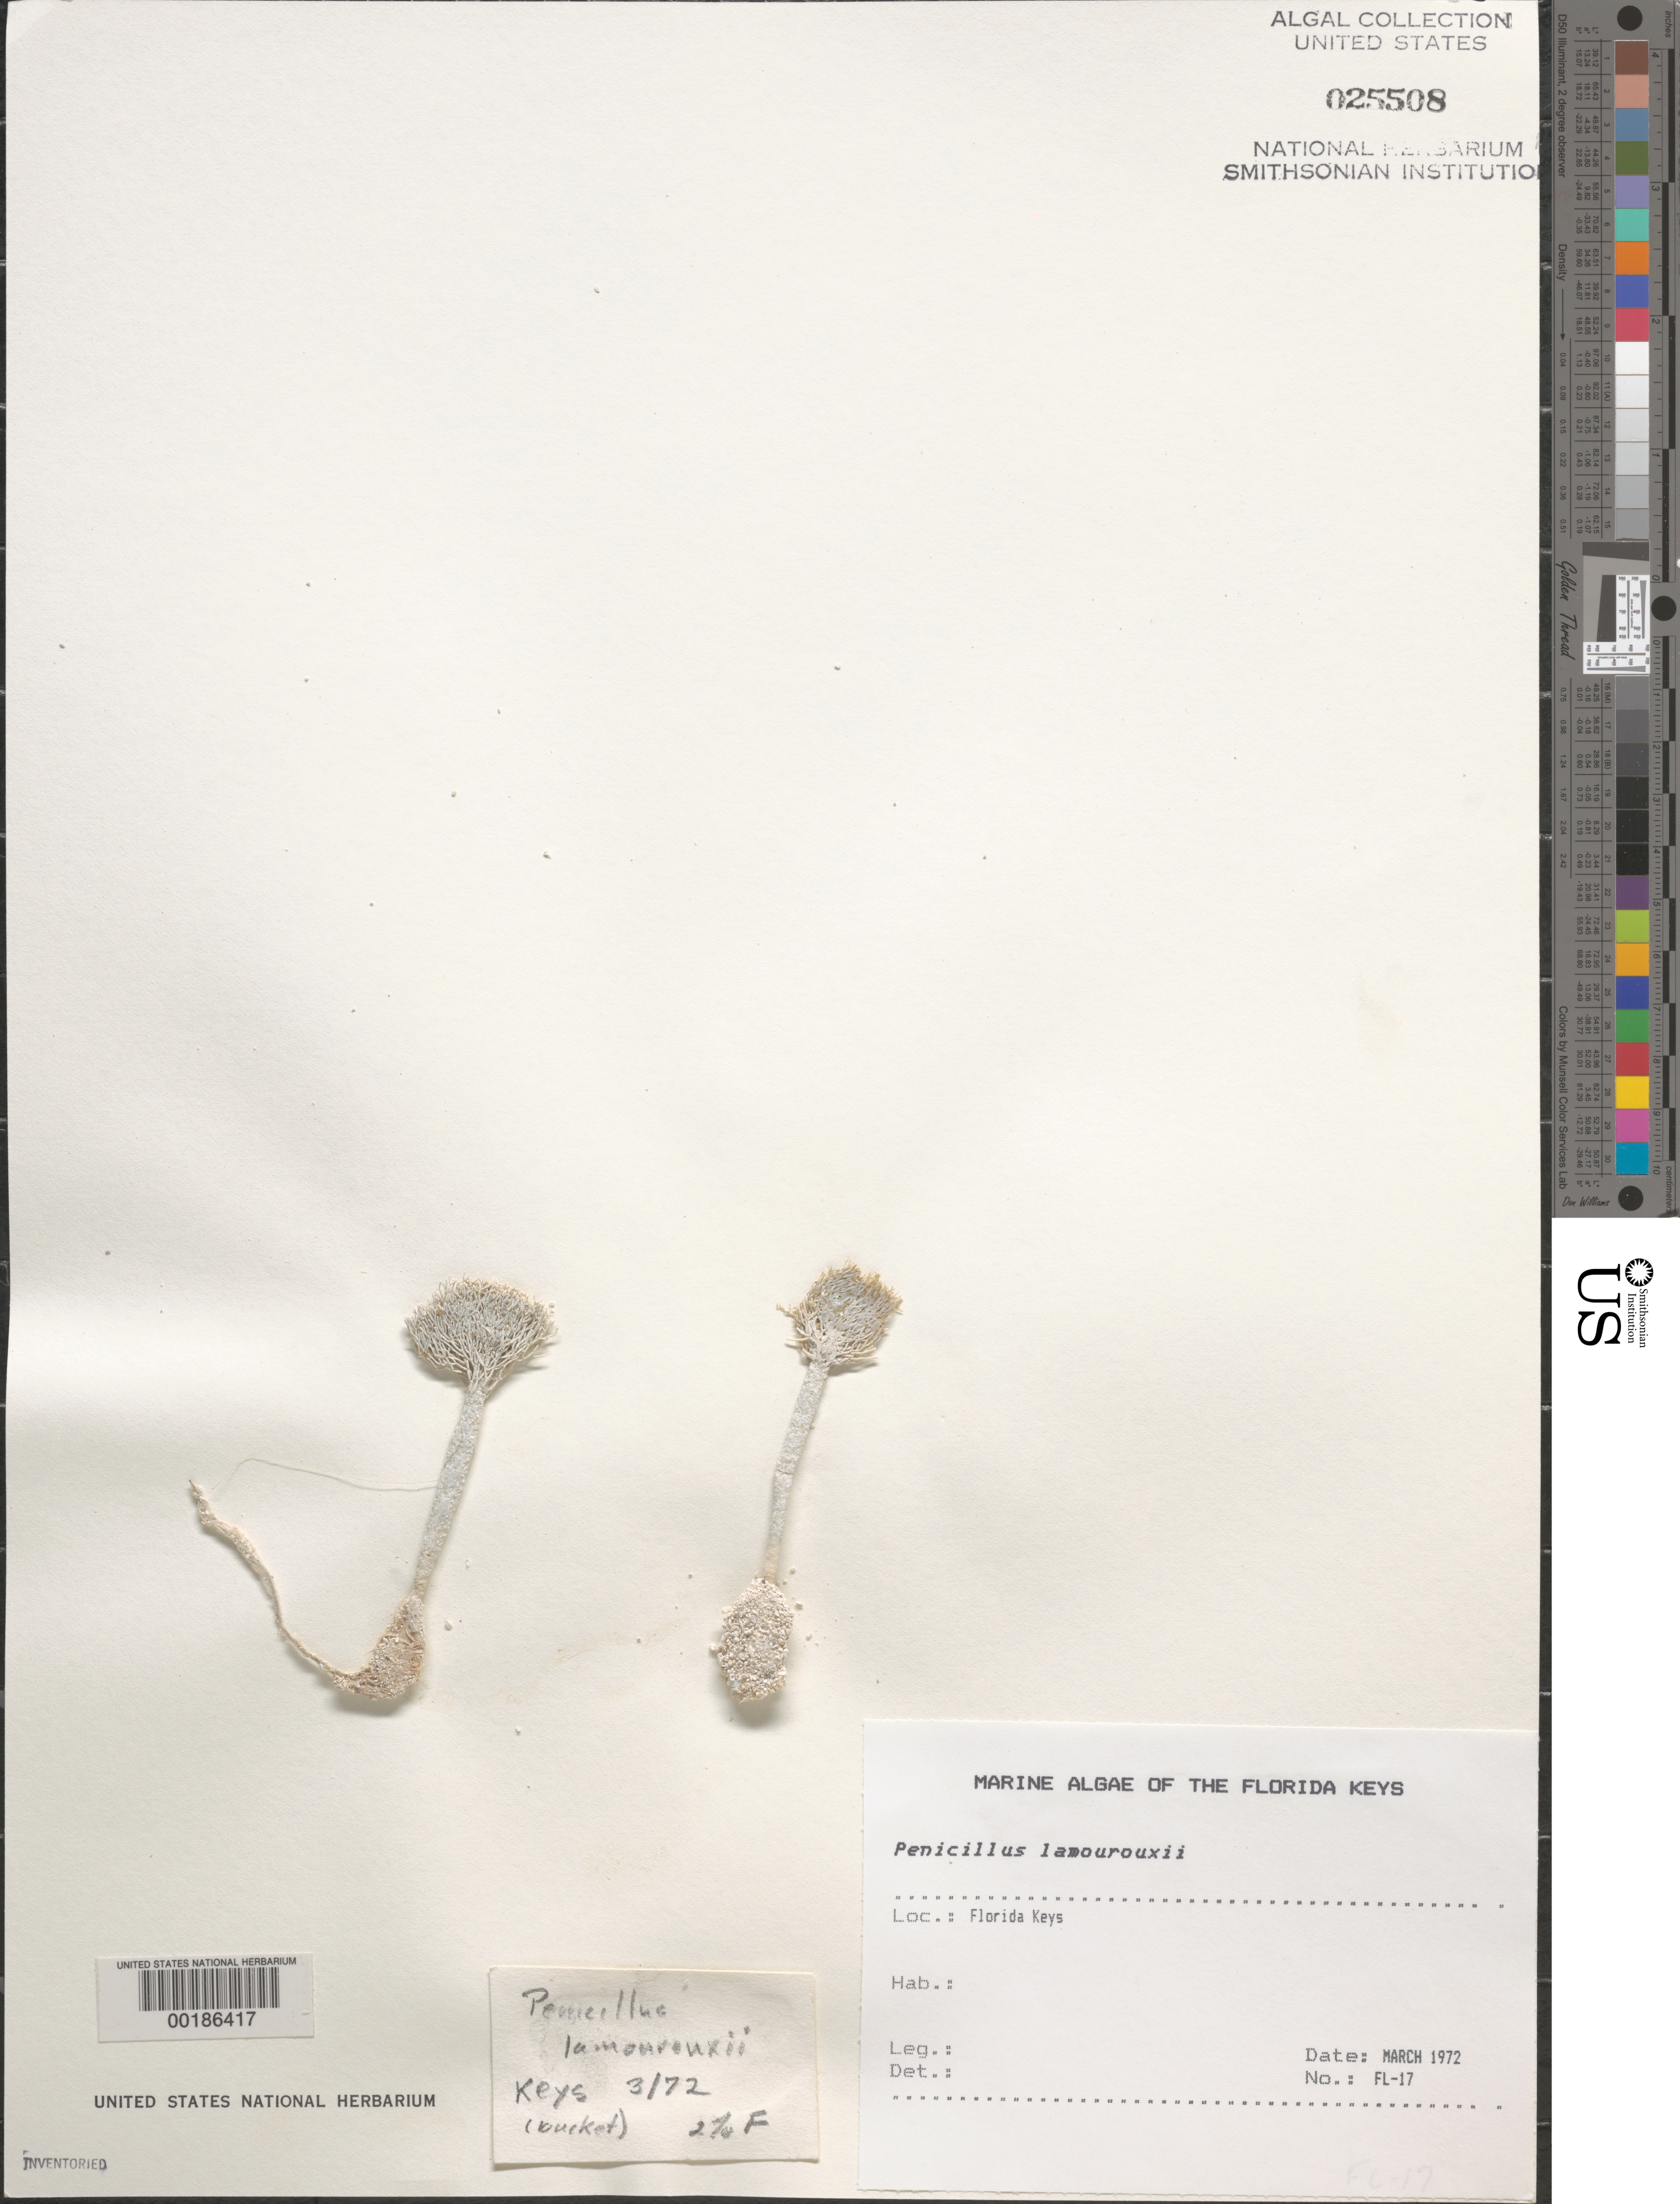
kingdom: Plantae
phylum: Chlorophyta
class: Ulvophyceae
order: Bryopsidales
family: Udoteaceae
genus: Penicillus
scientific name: Penicillus lamourouxii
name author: Decne.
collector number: FL-17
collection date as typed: Mar 1972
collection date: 1972-03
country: United States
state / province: Florida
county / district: Monroe County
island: Florida Keys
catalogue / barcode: US 25508